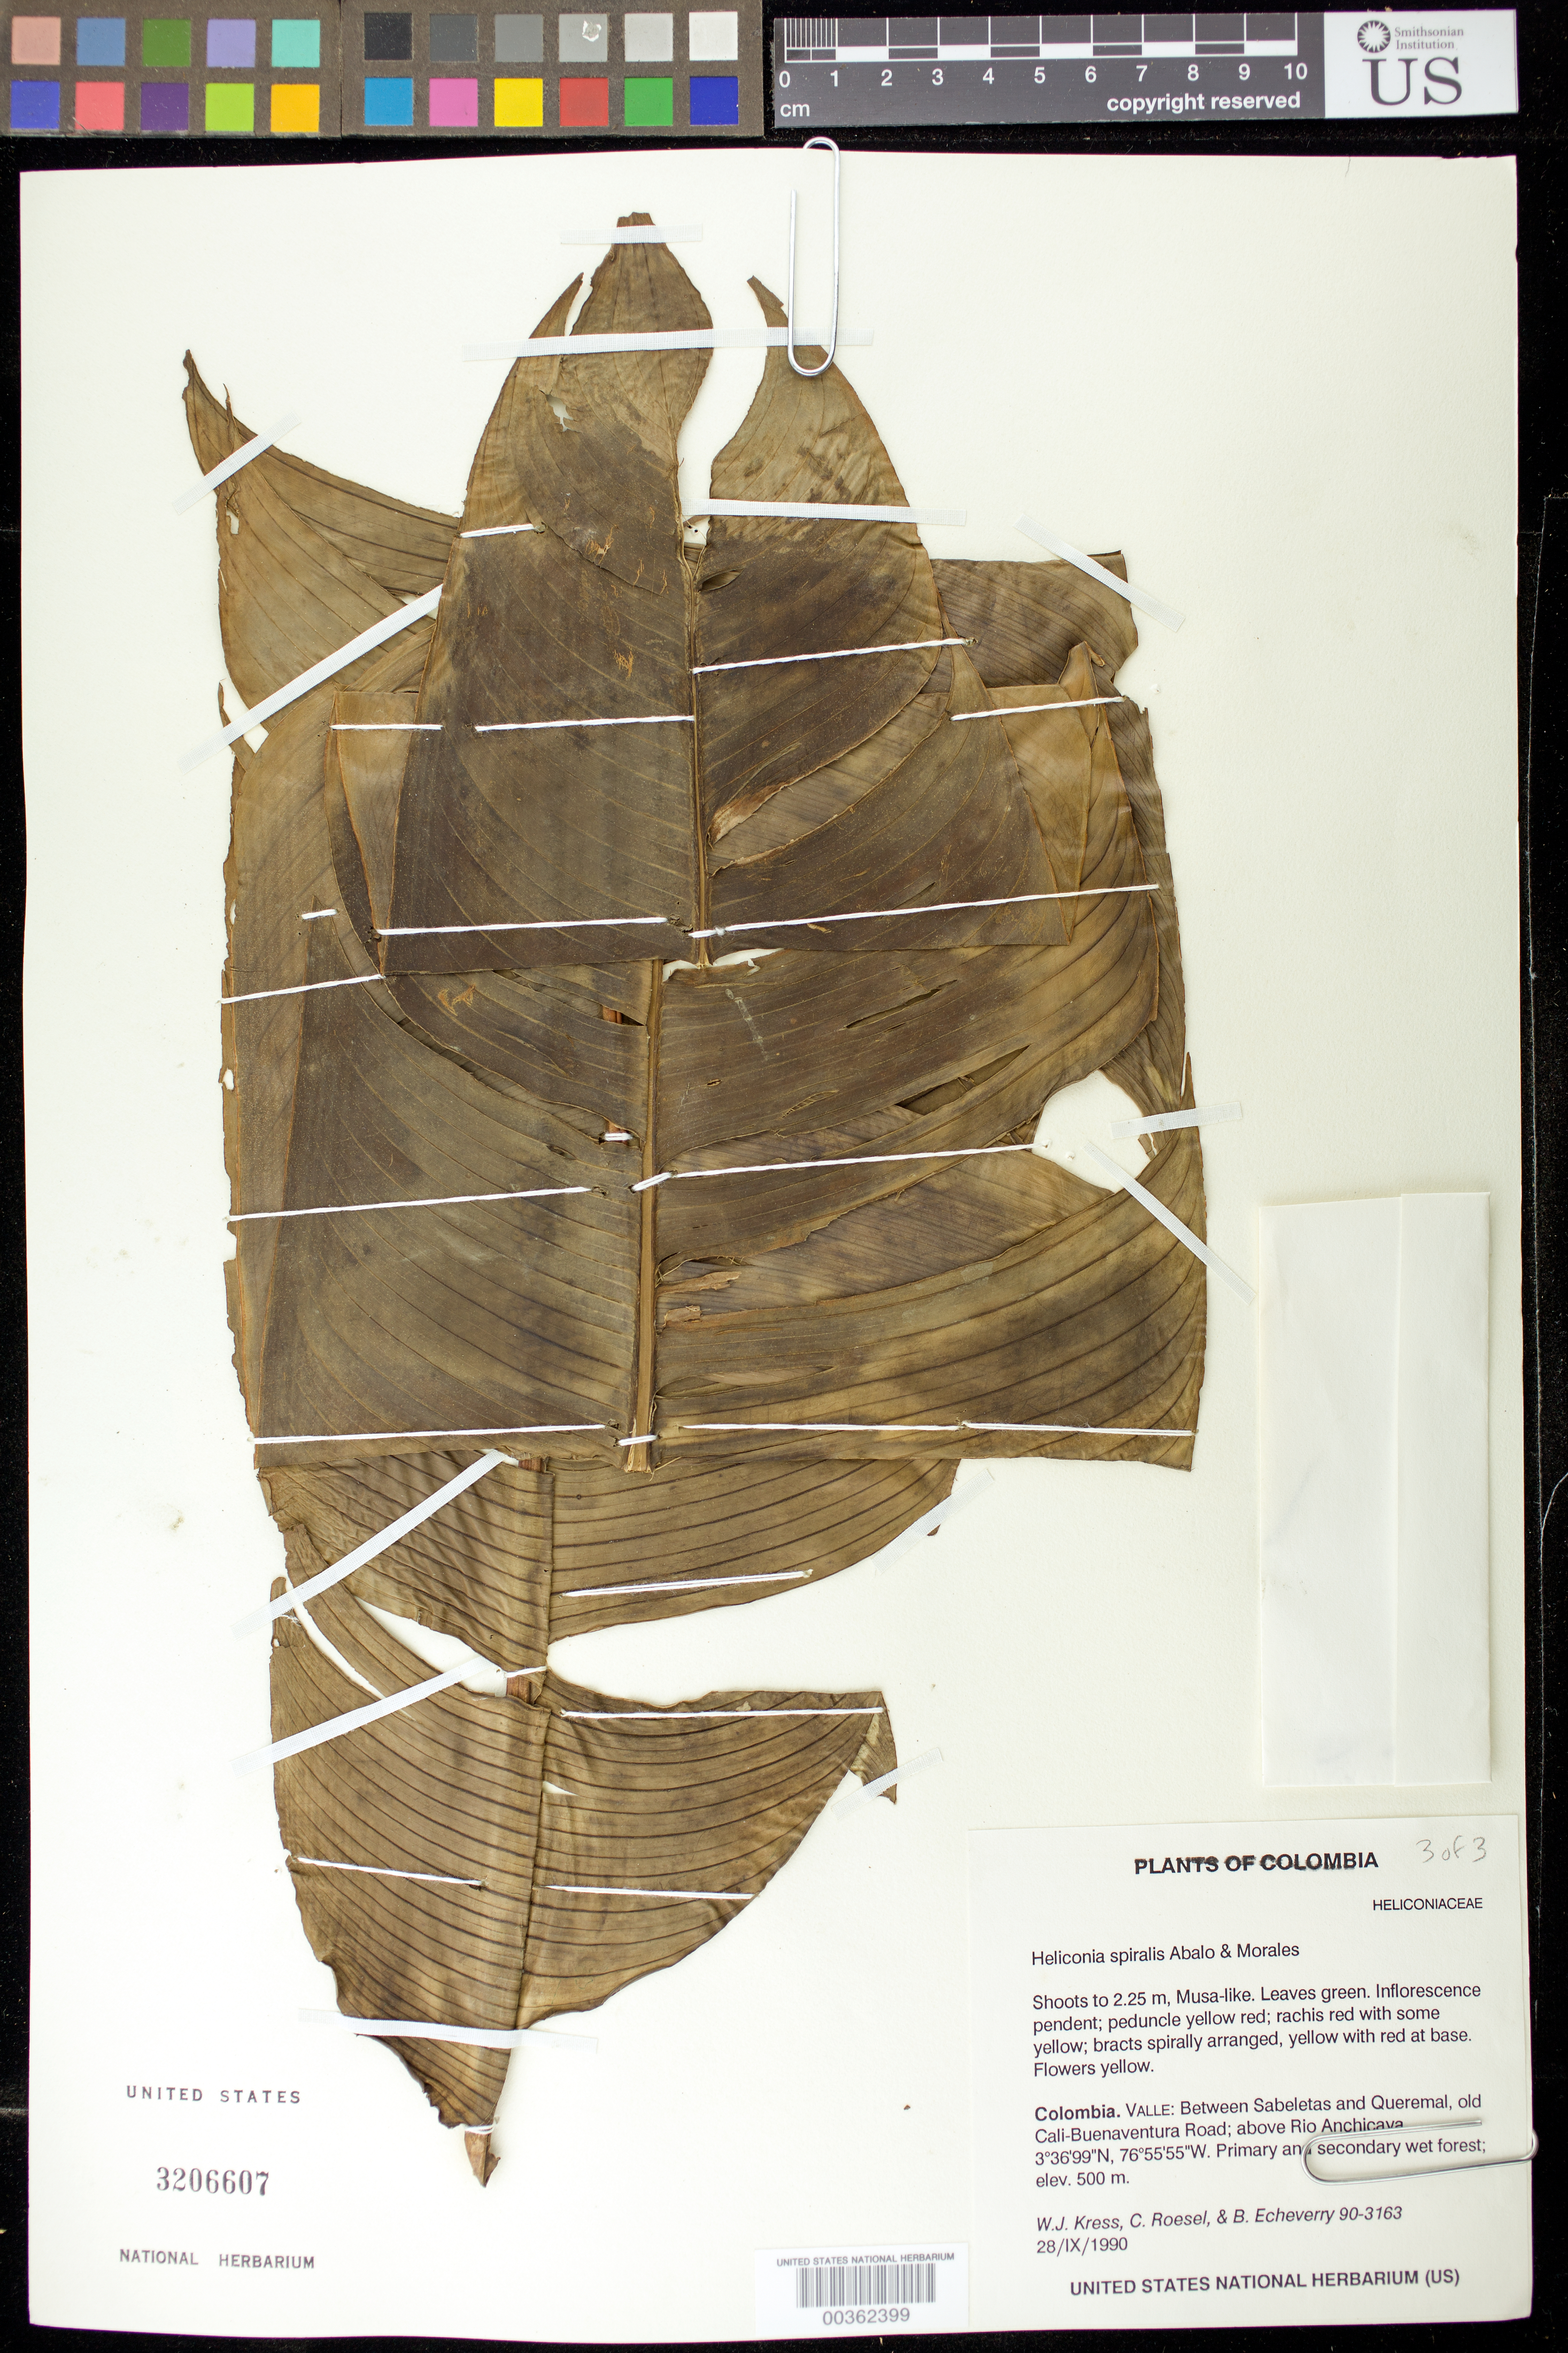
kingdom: Plantae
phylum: Tracheophyta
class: Liliopsida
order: Zingiberales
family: Heliconiaceae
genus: Heliconia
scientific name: Heliconia spiralis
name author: Abalo & G. Morales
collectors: W. J. Kress, C. S. Roesel & B. Echeverry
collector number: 90-3163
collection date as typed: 28 Sep 1990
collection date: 1990-09-28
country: Colombia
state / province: Valle del Cauca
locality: Valle: between Sabeletas and Queremal, old Cali-Buena Ventura rd; above Rio Anchicaya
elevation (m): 500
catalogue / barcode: US 3206607